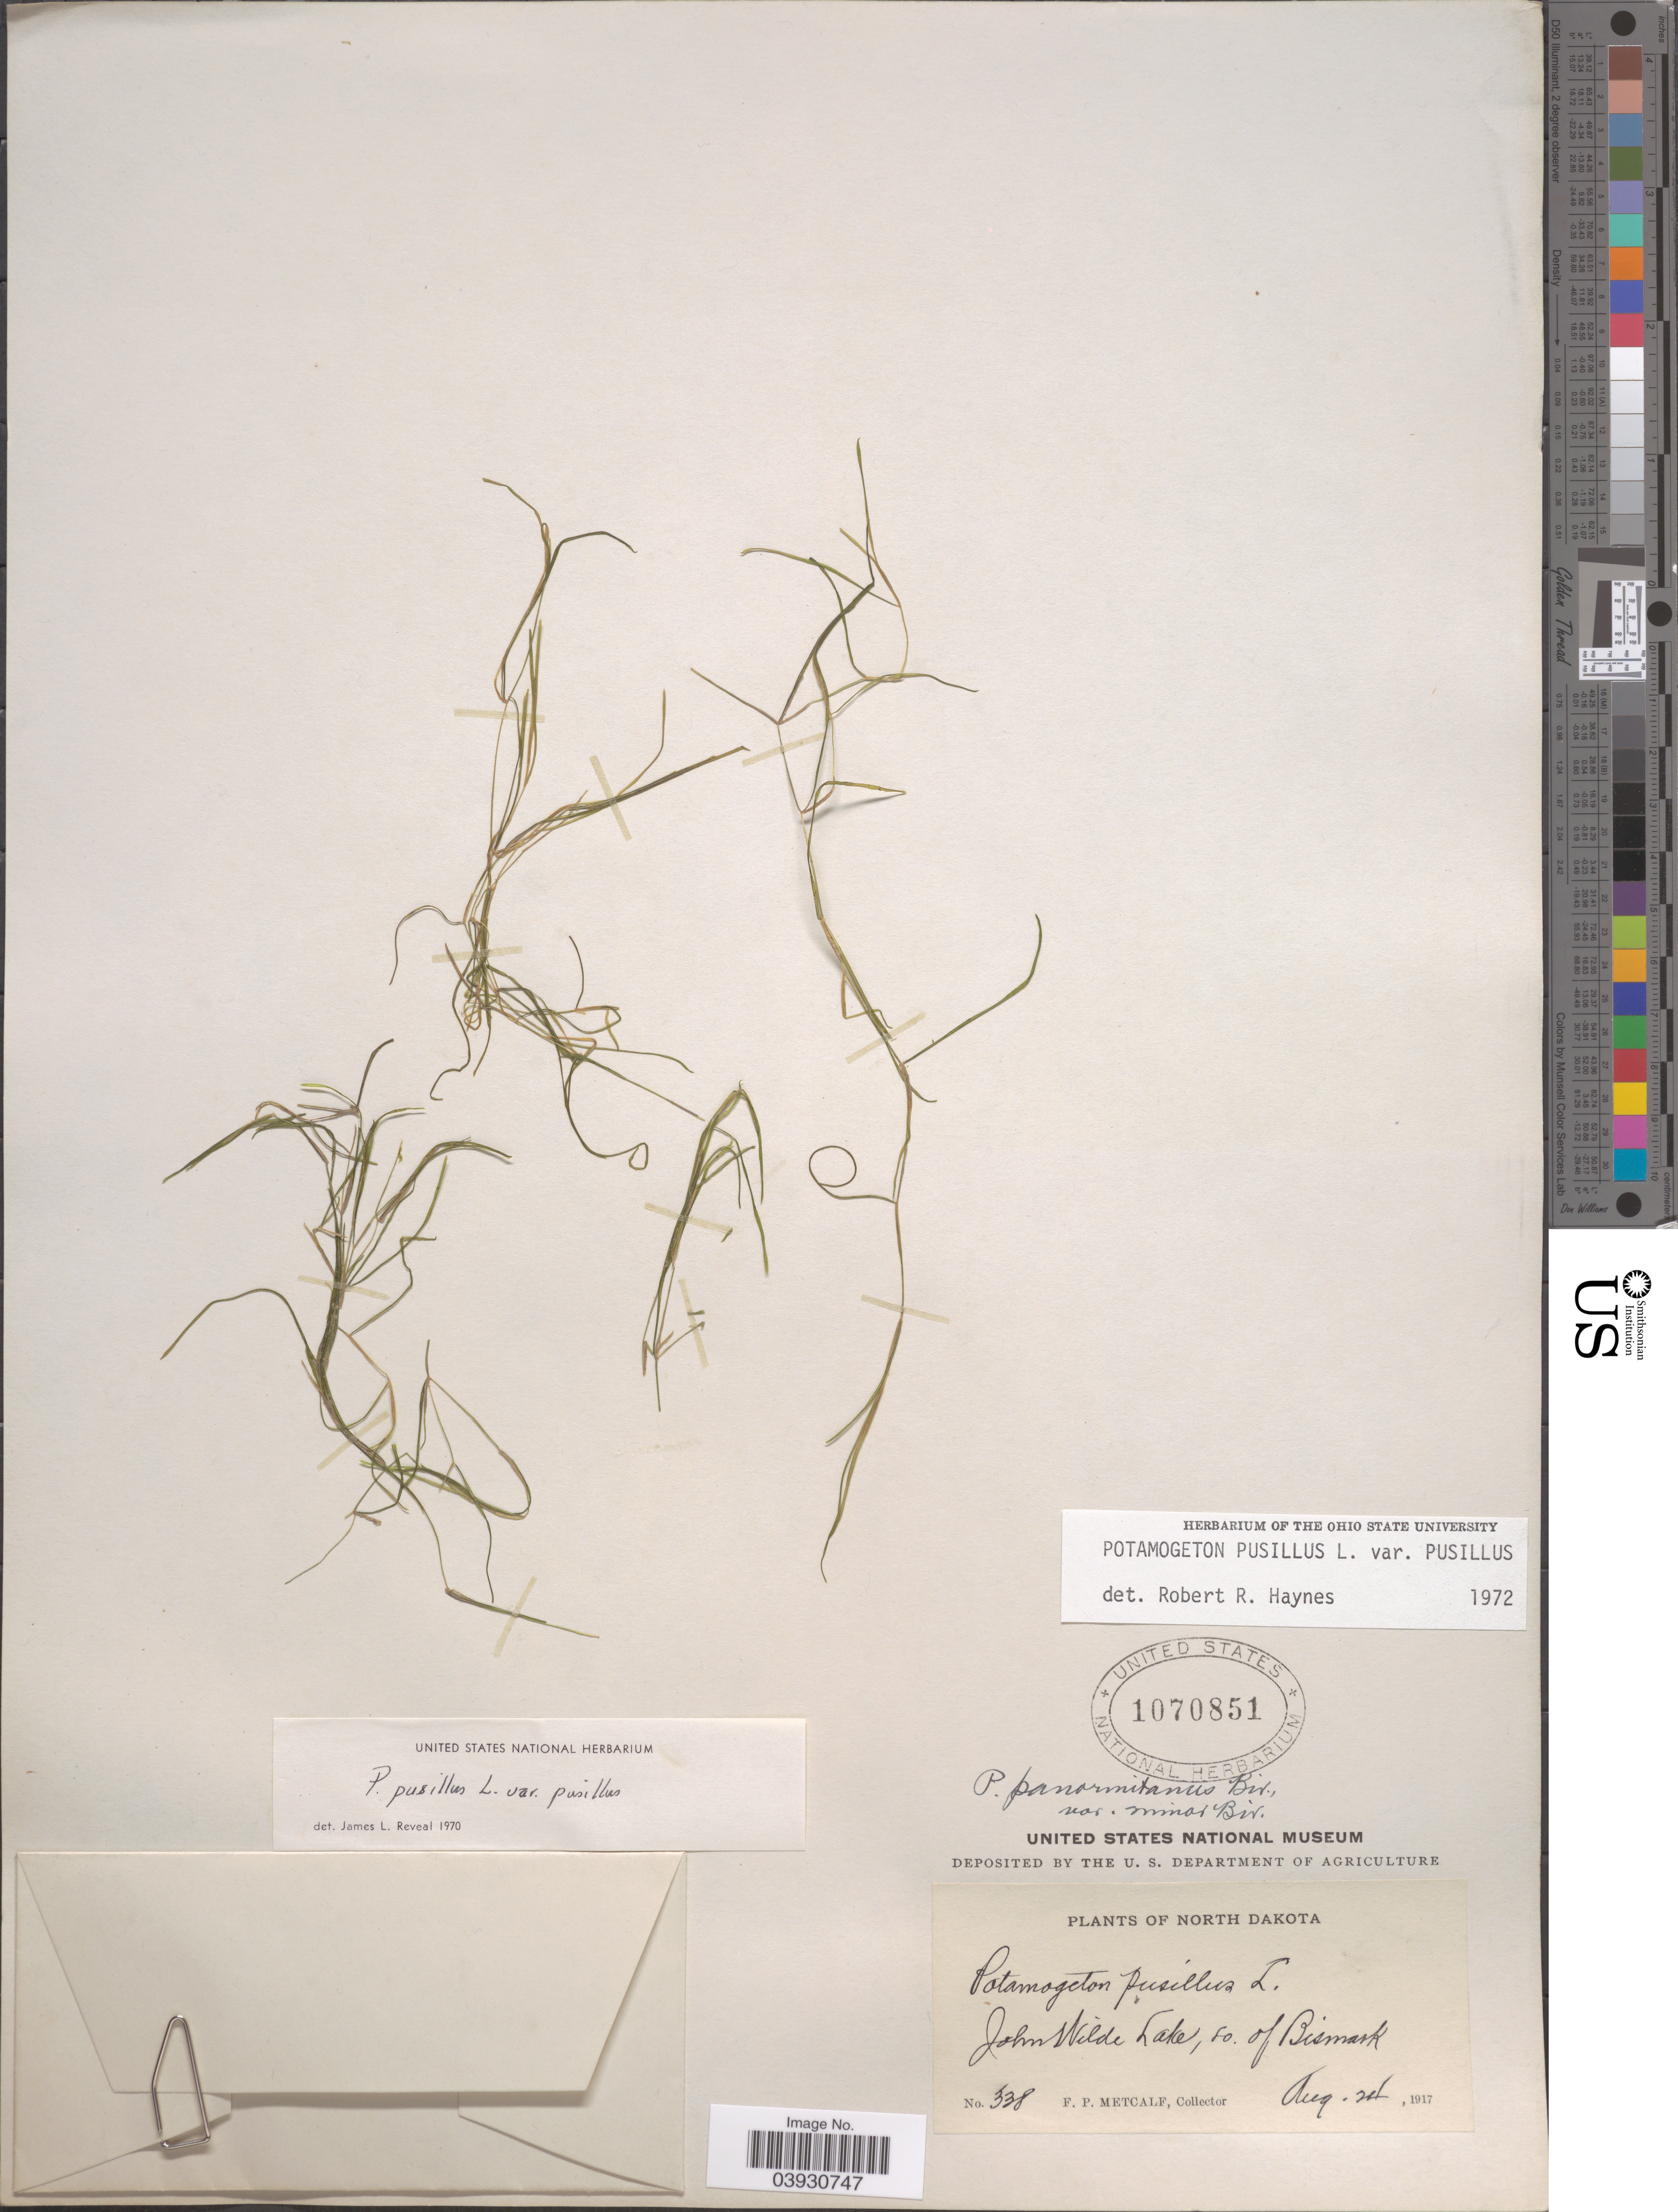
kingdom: Plantae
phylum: Tracheophyta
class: Liliopsida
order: Alismatales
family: Potamogetonaceae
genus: Potamogeton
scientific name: Potamogeton pusillus var. pusillus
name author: L.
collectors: F. Metcalf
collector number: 338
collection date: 1917-08-24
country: United States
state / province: North Dakota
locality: John Wilde Lake, so. of Bismark.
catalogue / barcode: US 1070851